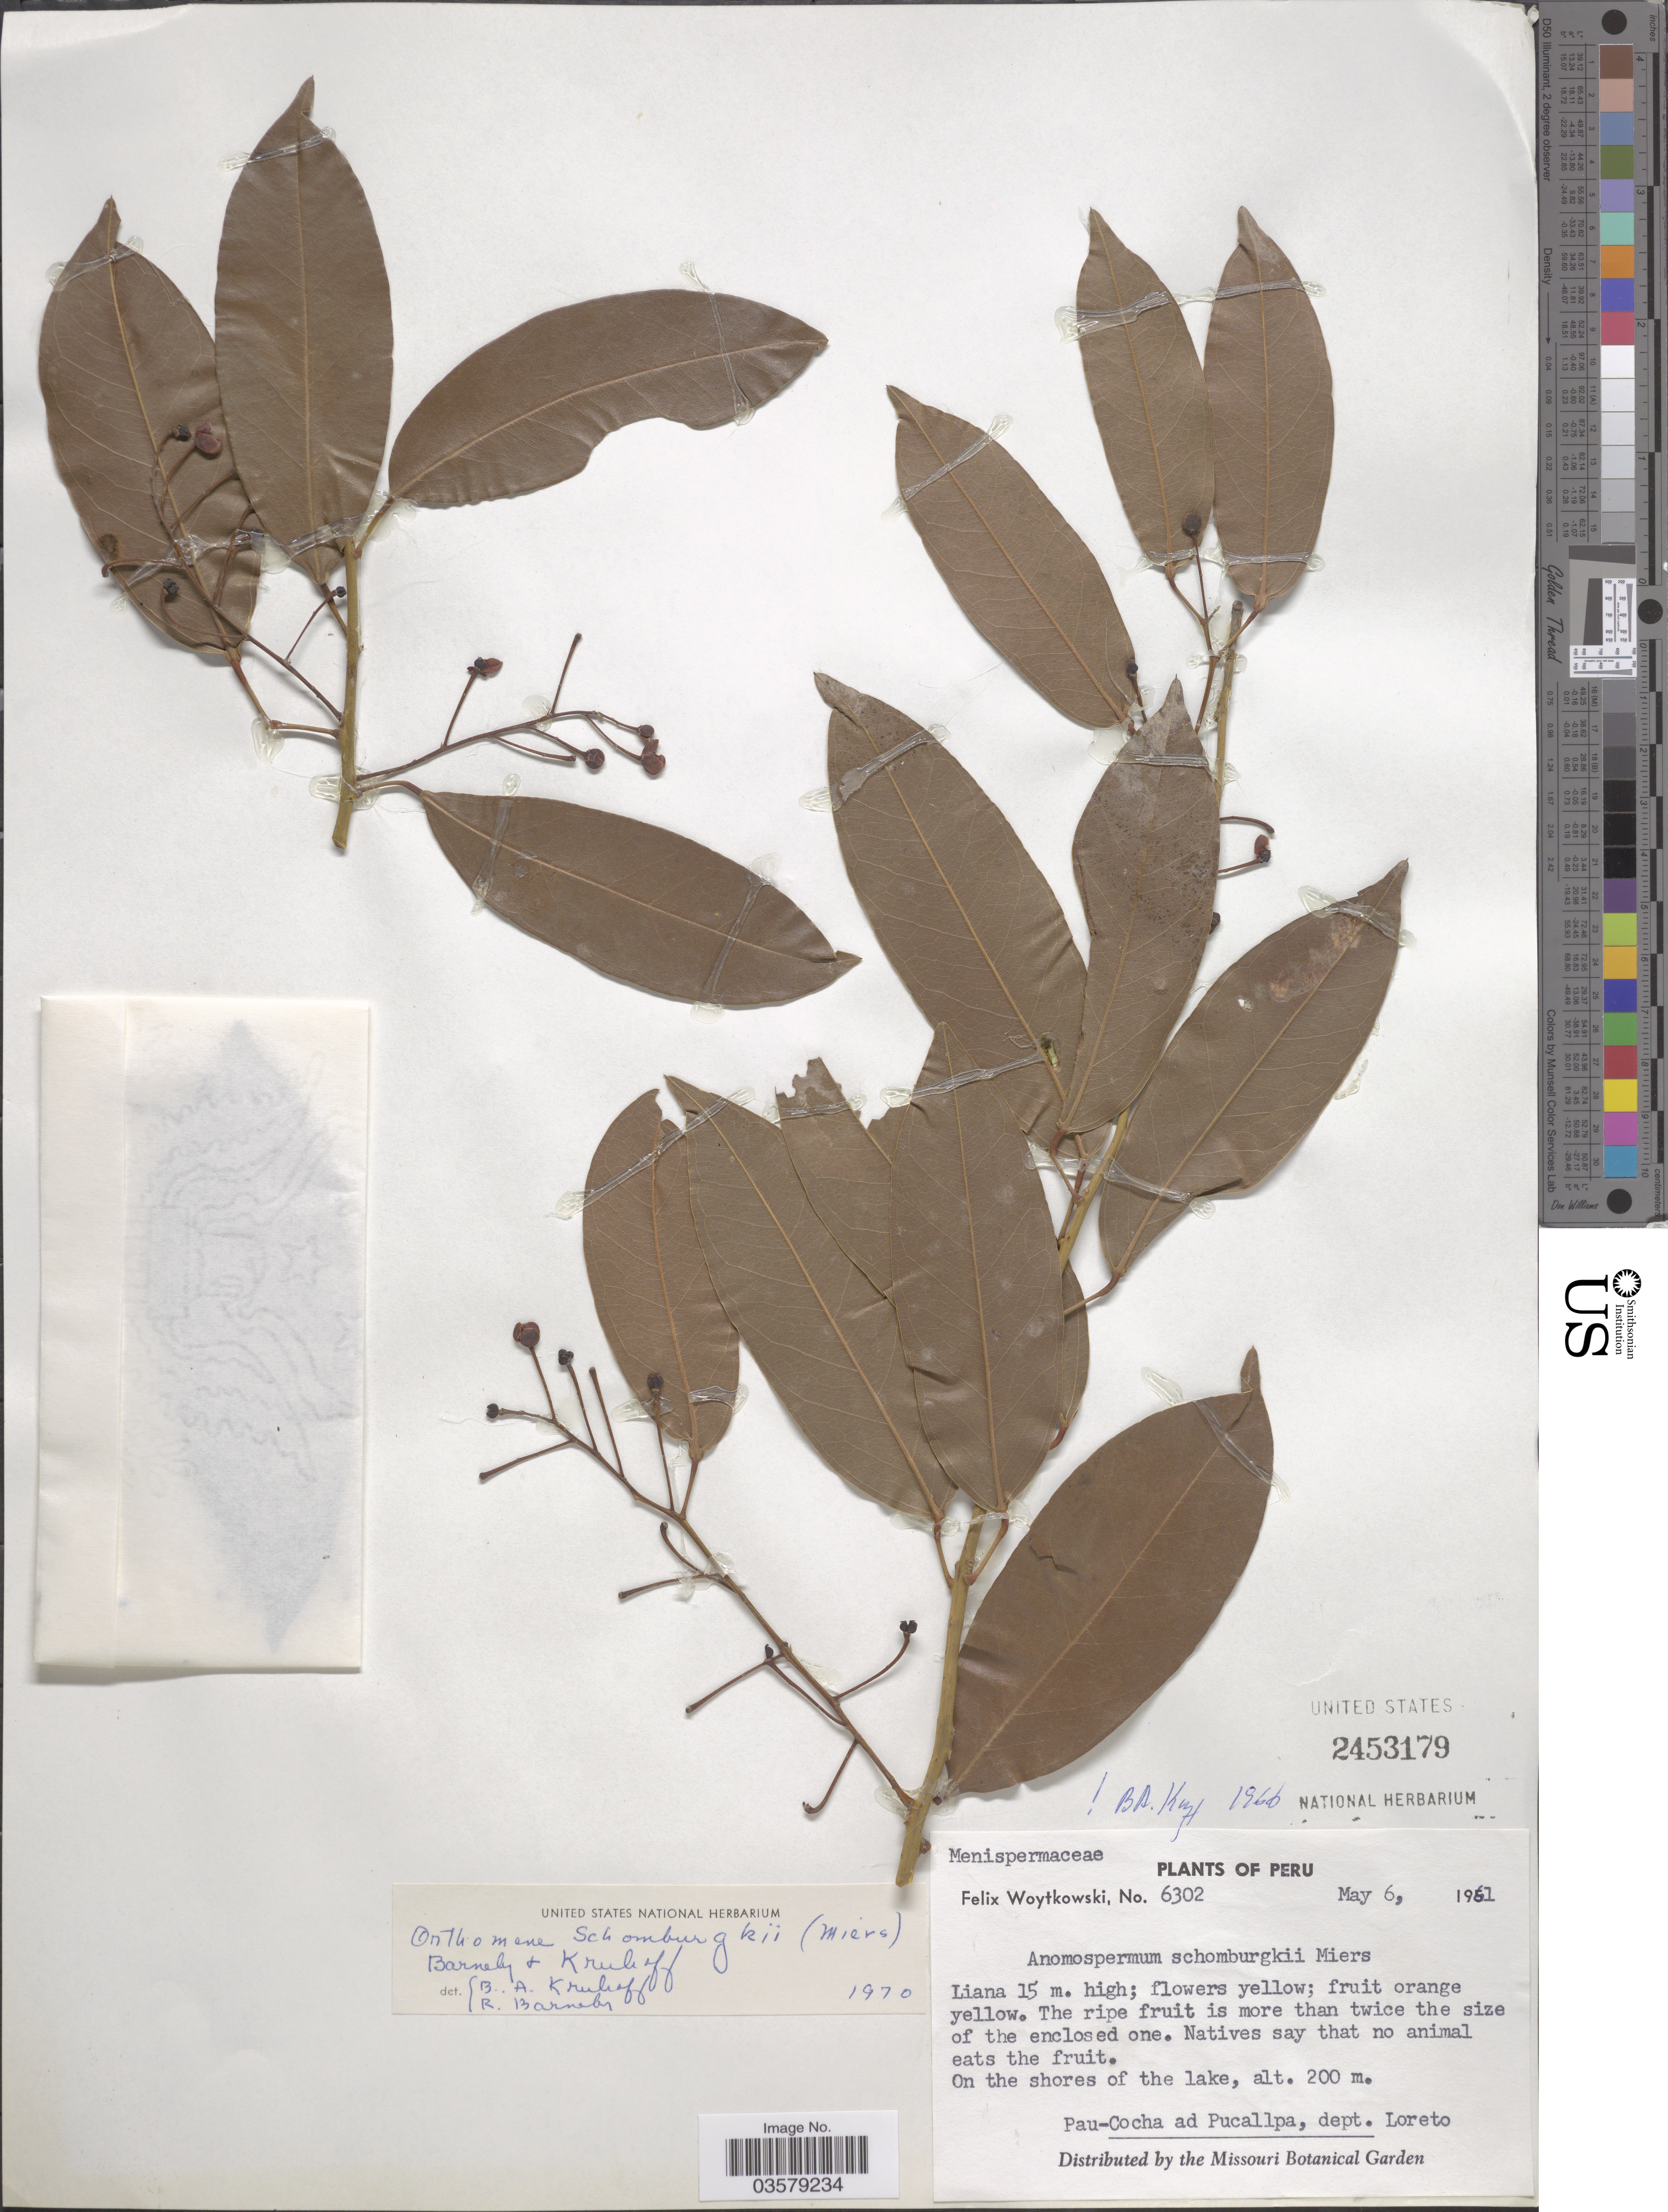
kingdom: Plantae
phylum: Tracheophyta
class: Magnoliopsida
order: Ranunculales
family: Menispermaceae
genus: Anomospermum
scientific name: Anomospermum schomburgkii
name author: Miers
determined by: Strong, Mark T., (BOT), Smithsonian Institution - National Museum of Natural History (UNITED STATES)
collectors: F. Woytkowski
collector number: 6302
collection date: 1961-05-06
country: Peru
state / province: Loreto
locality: On the shores of the lake, Pau-Cocha ad Pucallpa, dept. Loreto.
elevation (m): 200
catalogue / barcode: US 2453179